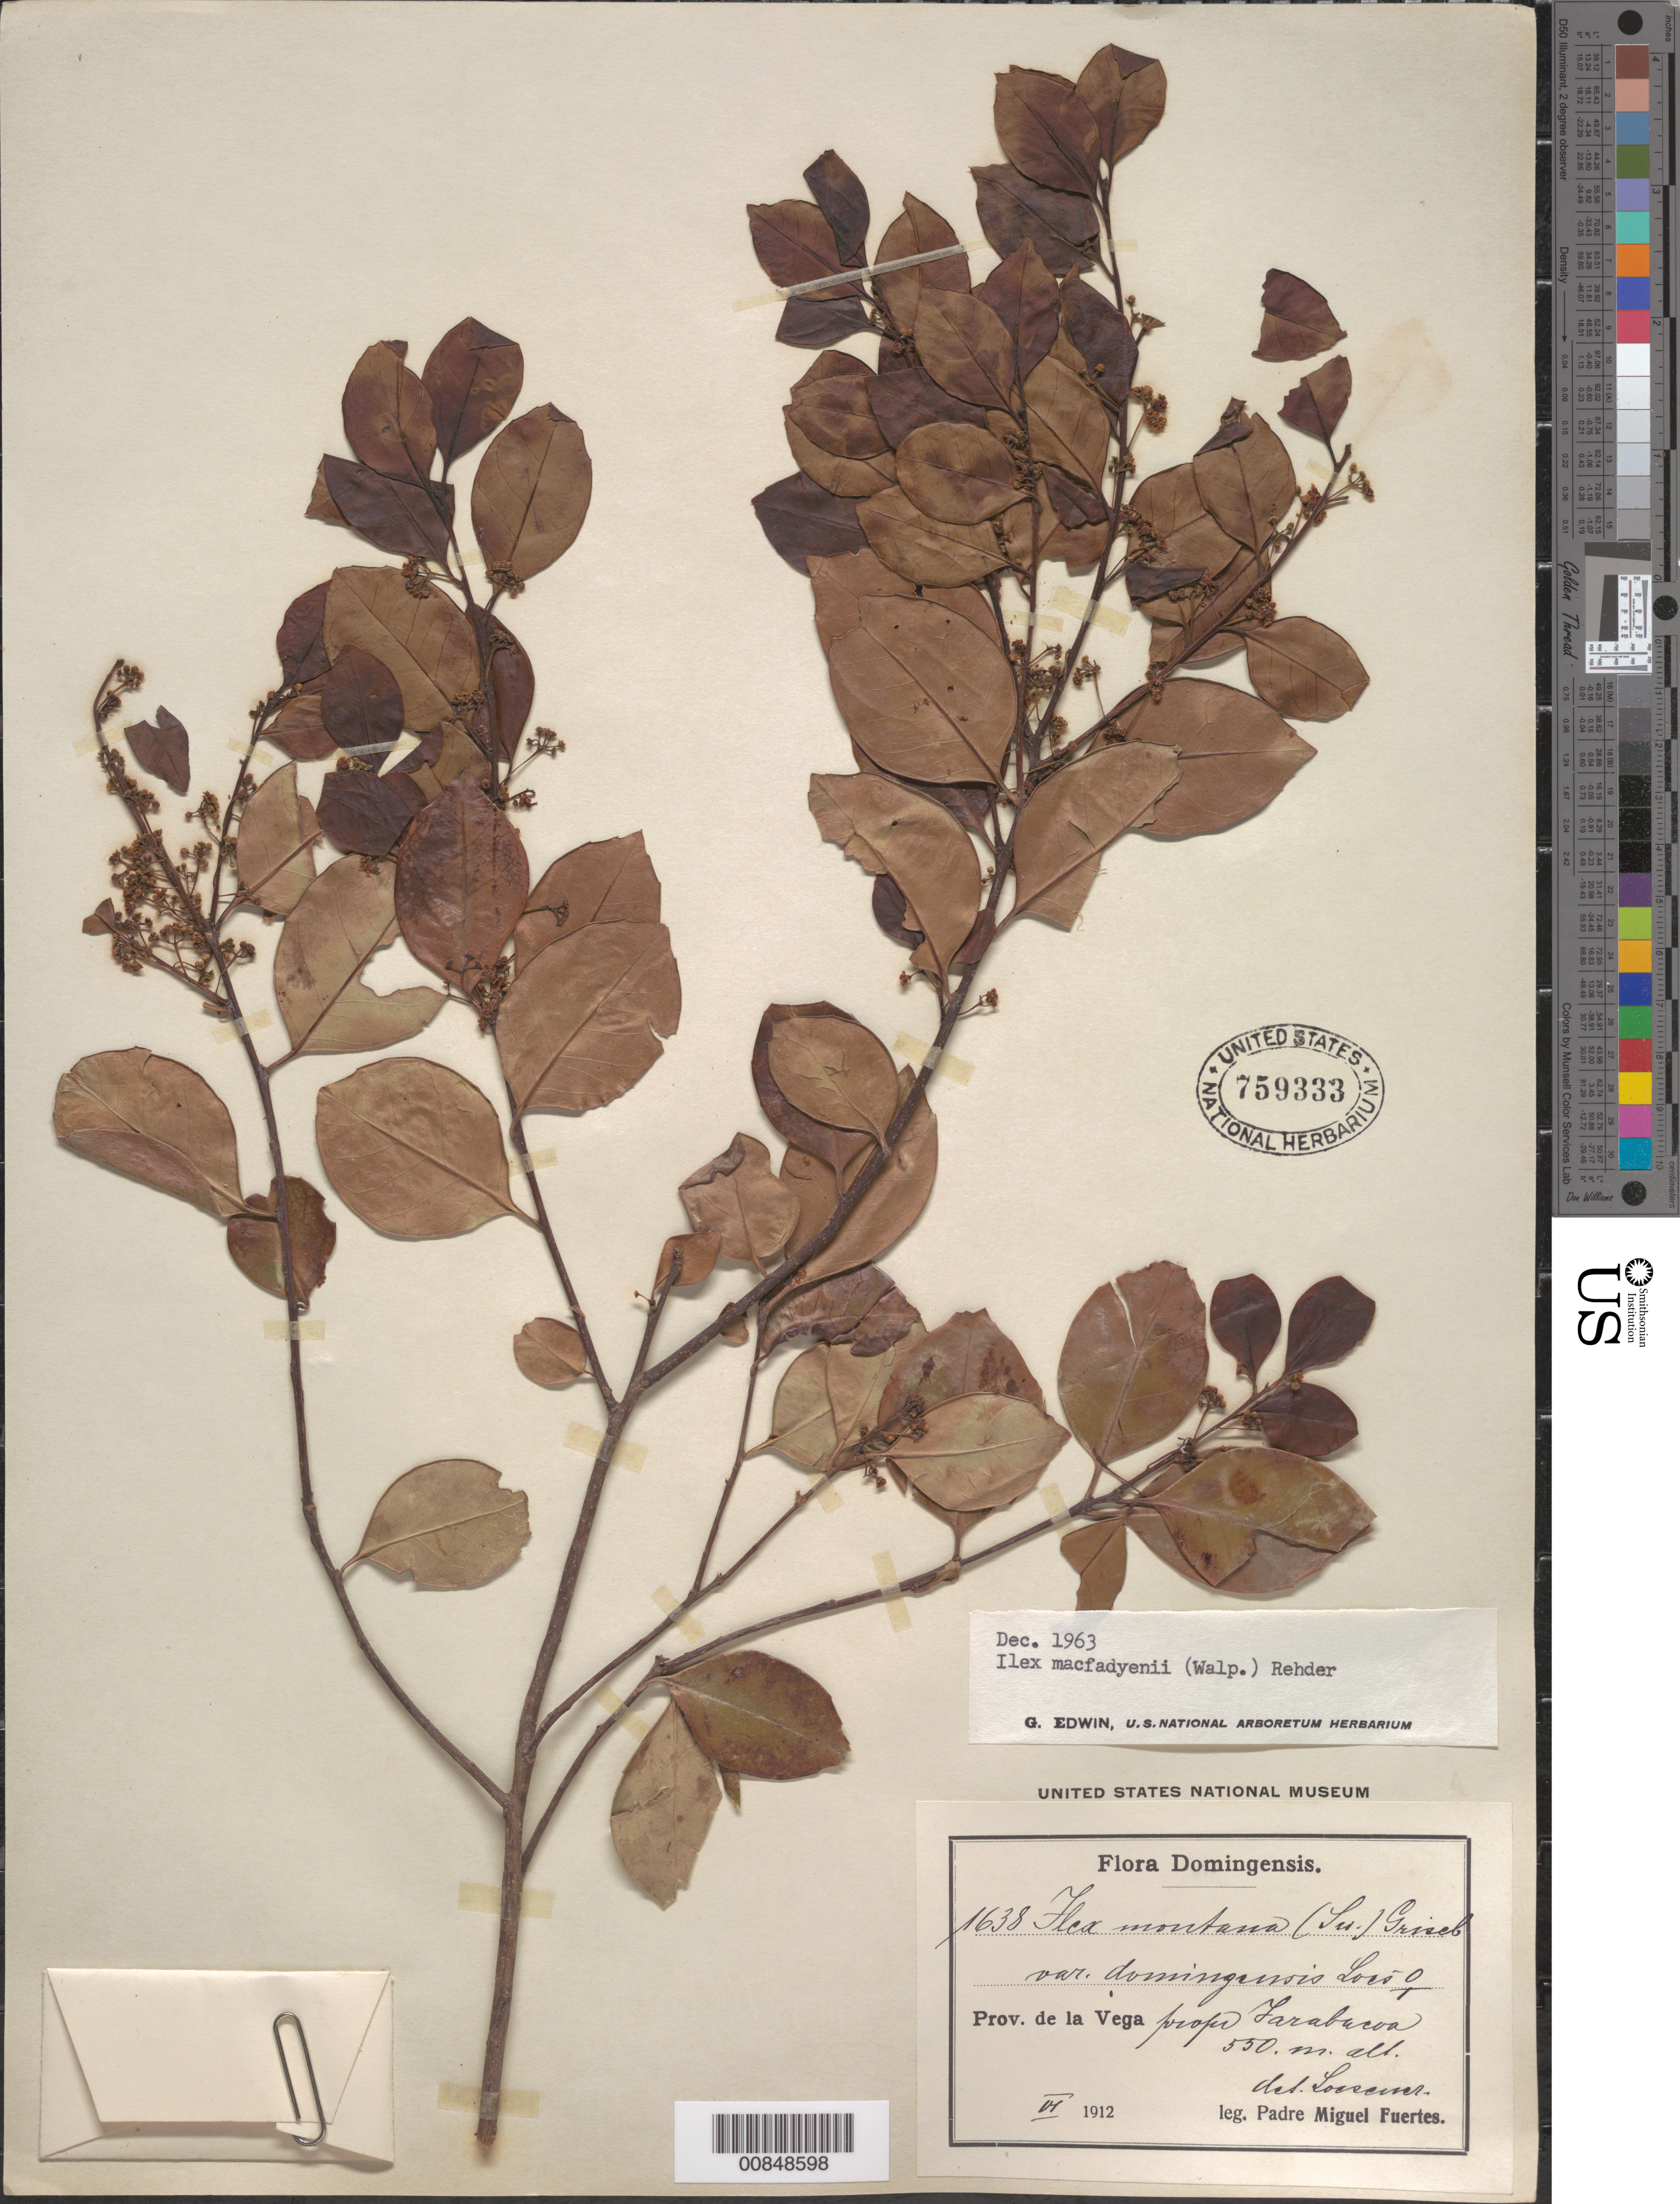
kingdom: Plantae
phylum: Tracheophyta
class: Magnoliopsida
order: Aquifoliales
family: Aquifoliaceae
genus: Ilex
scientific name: Ilex macfadyenii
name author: Rehder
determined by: Edwin, G.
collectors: M. D. Fuertes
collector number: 1638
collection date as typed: Jun 1912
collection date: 1912-06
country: Dominican Republic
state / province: La Vega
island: Hispaniola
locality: Jarabacoa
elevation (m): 550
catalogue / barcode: US 759333